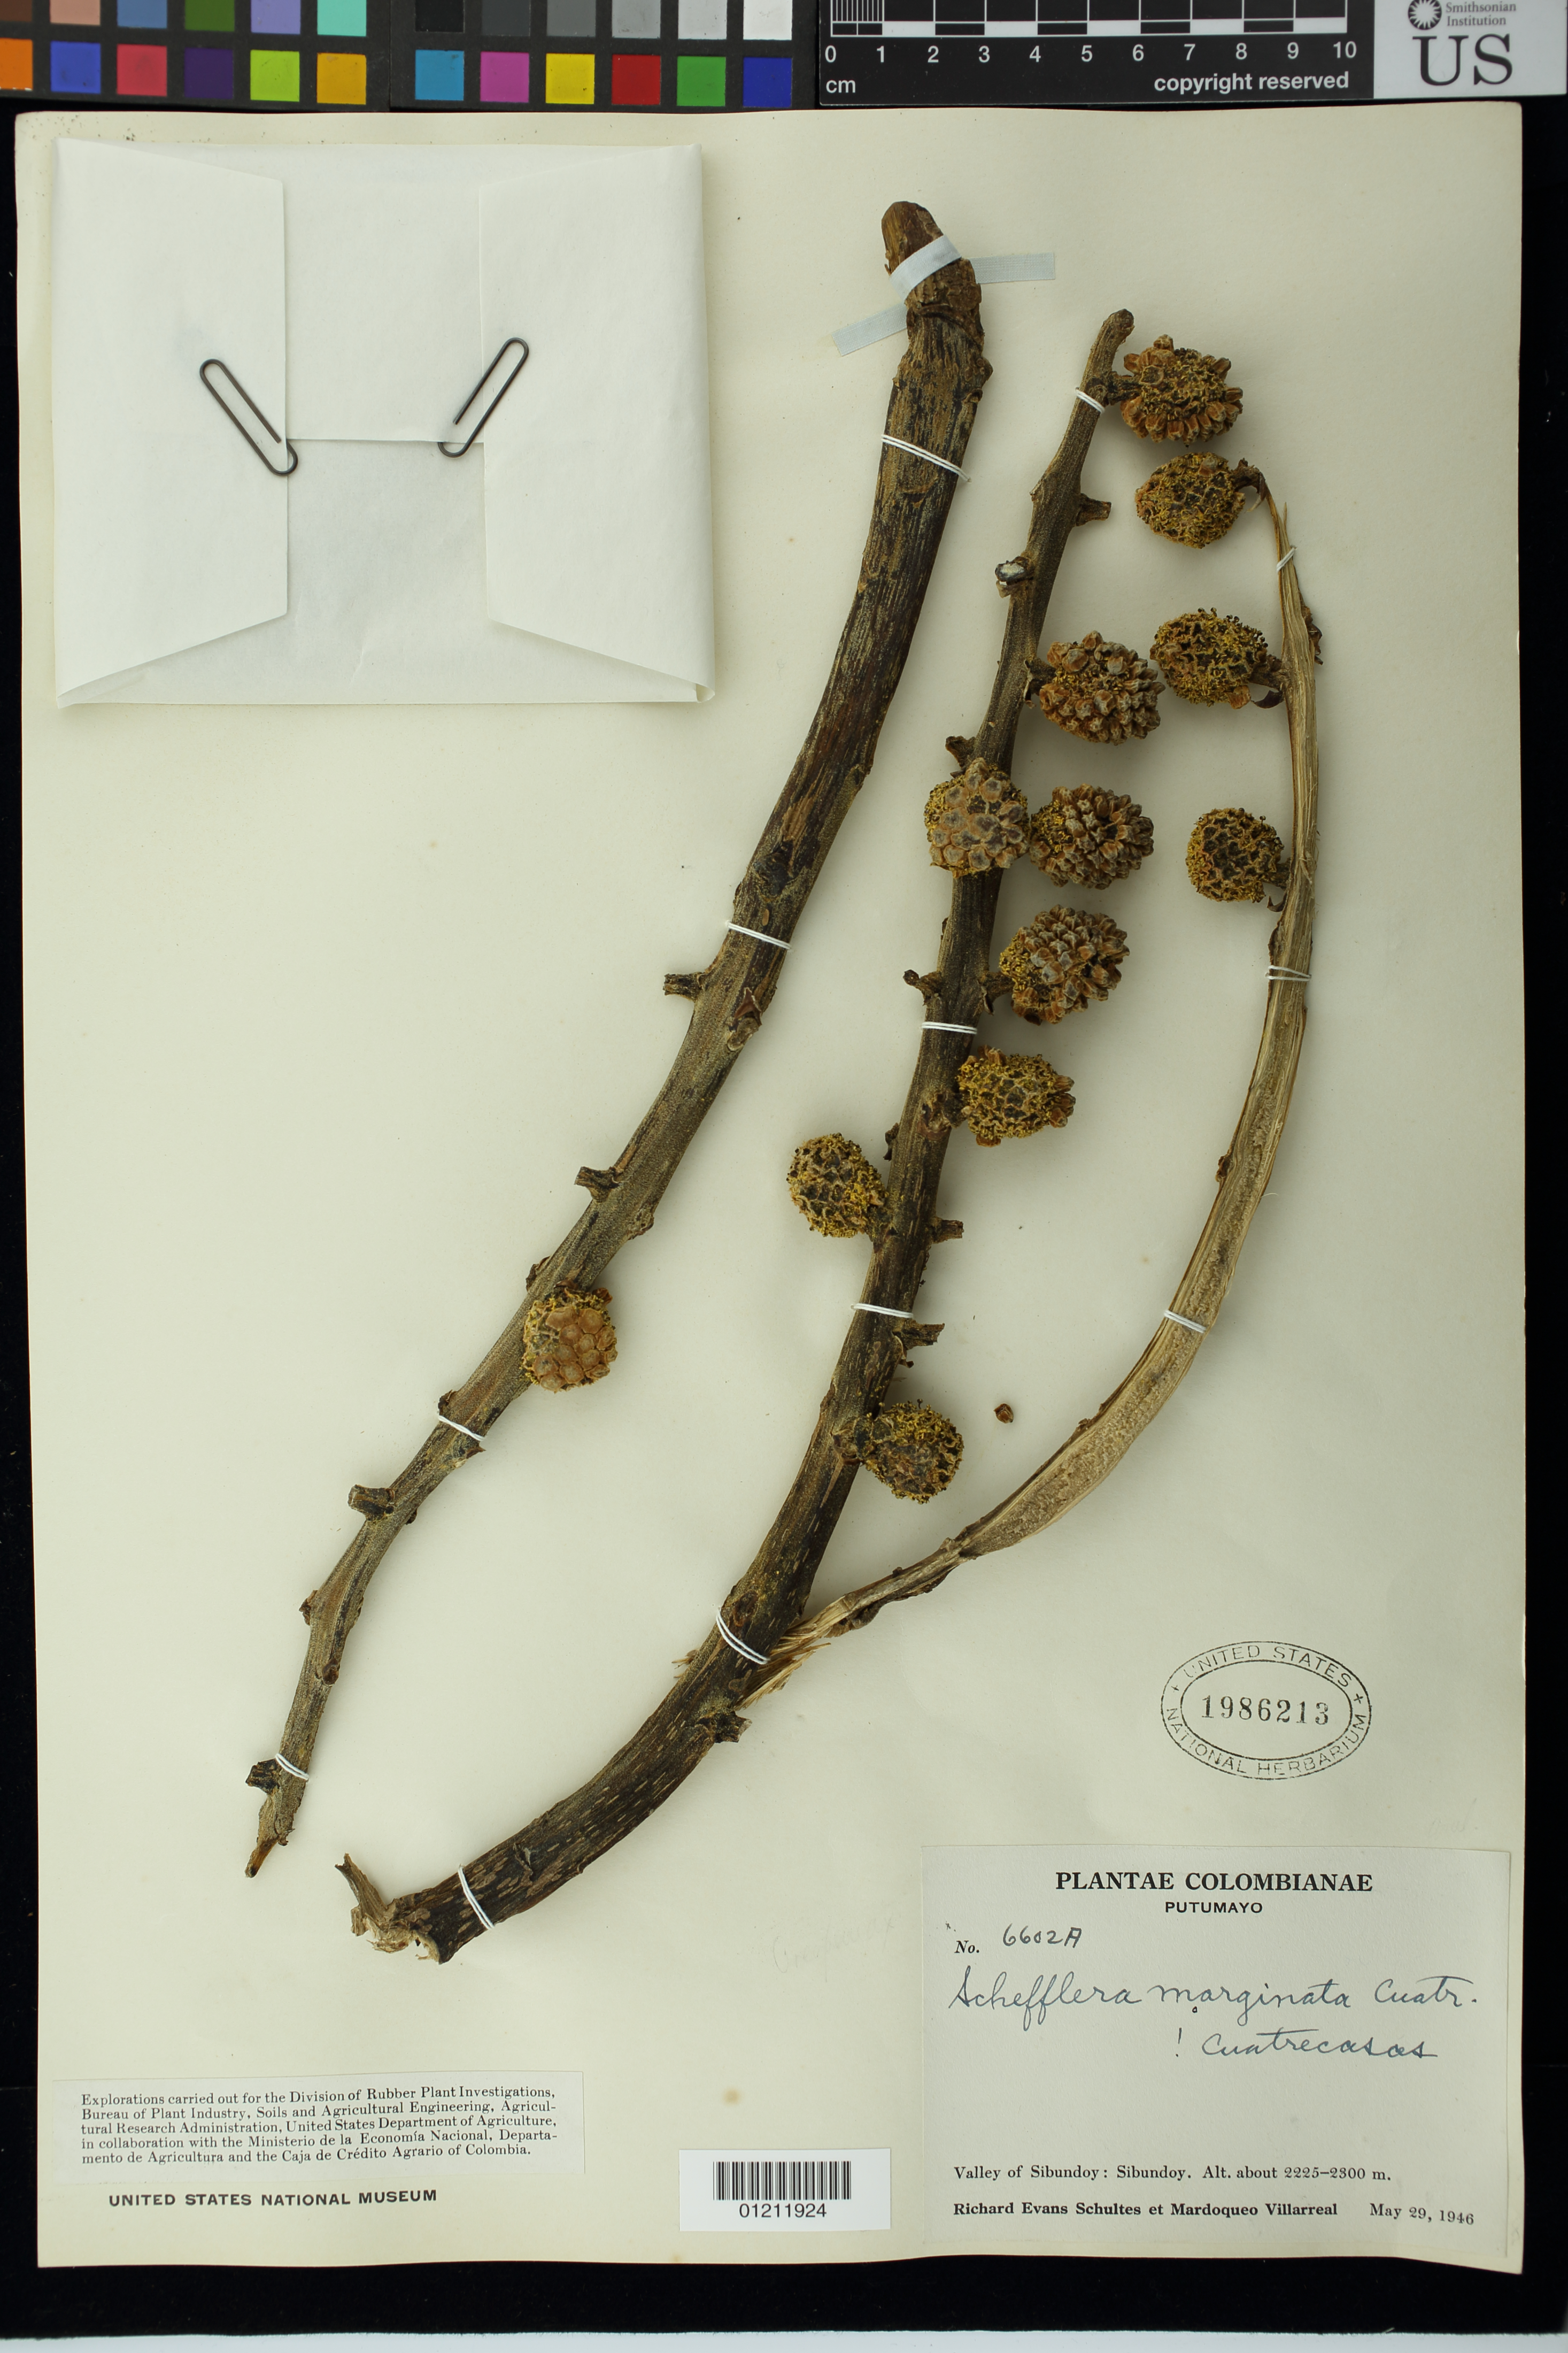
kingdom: Plantae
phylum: Tracheophyta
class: Magnoliopsida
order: Apiales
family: Araliaceae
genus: Schefflera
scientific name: Schefflera marginata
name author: Cuatrec.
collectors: R. E. Schultes & M. Villarreal V.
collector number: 6602A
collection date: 1946-05-29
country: Colombia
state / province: Putumayo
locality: Putamayo. Valley of Sibundoy: Sibundoy.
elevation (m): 2225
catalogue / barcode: US 1986213